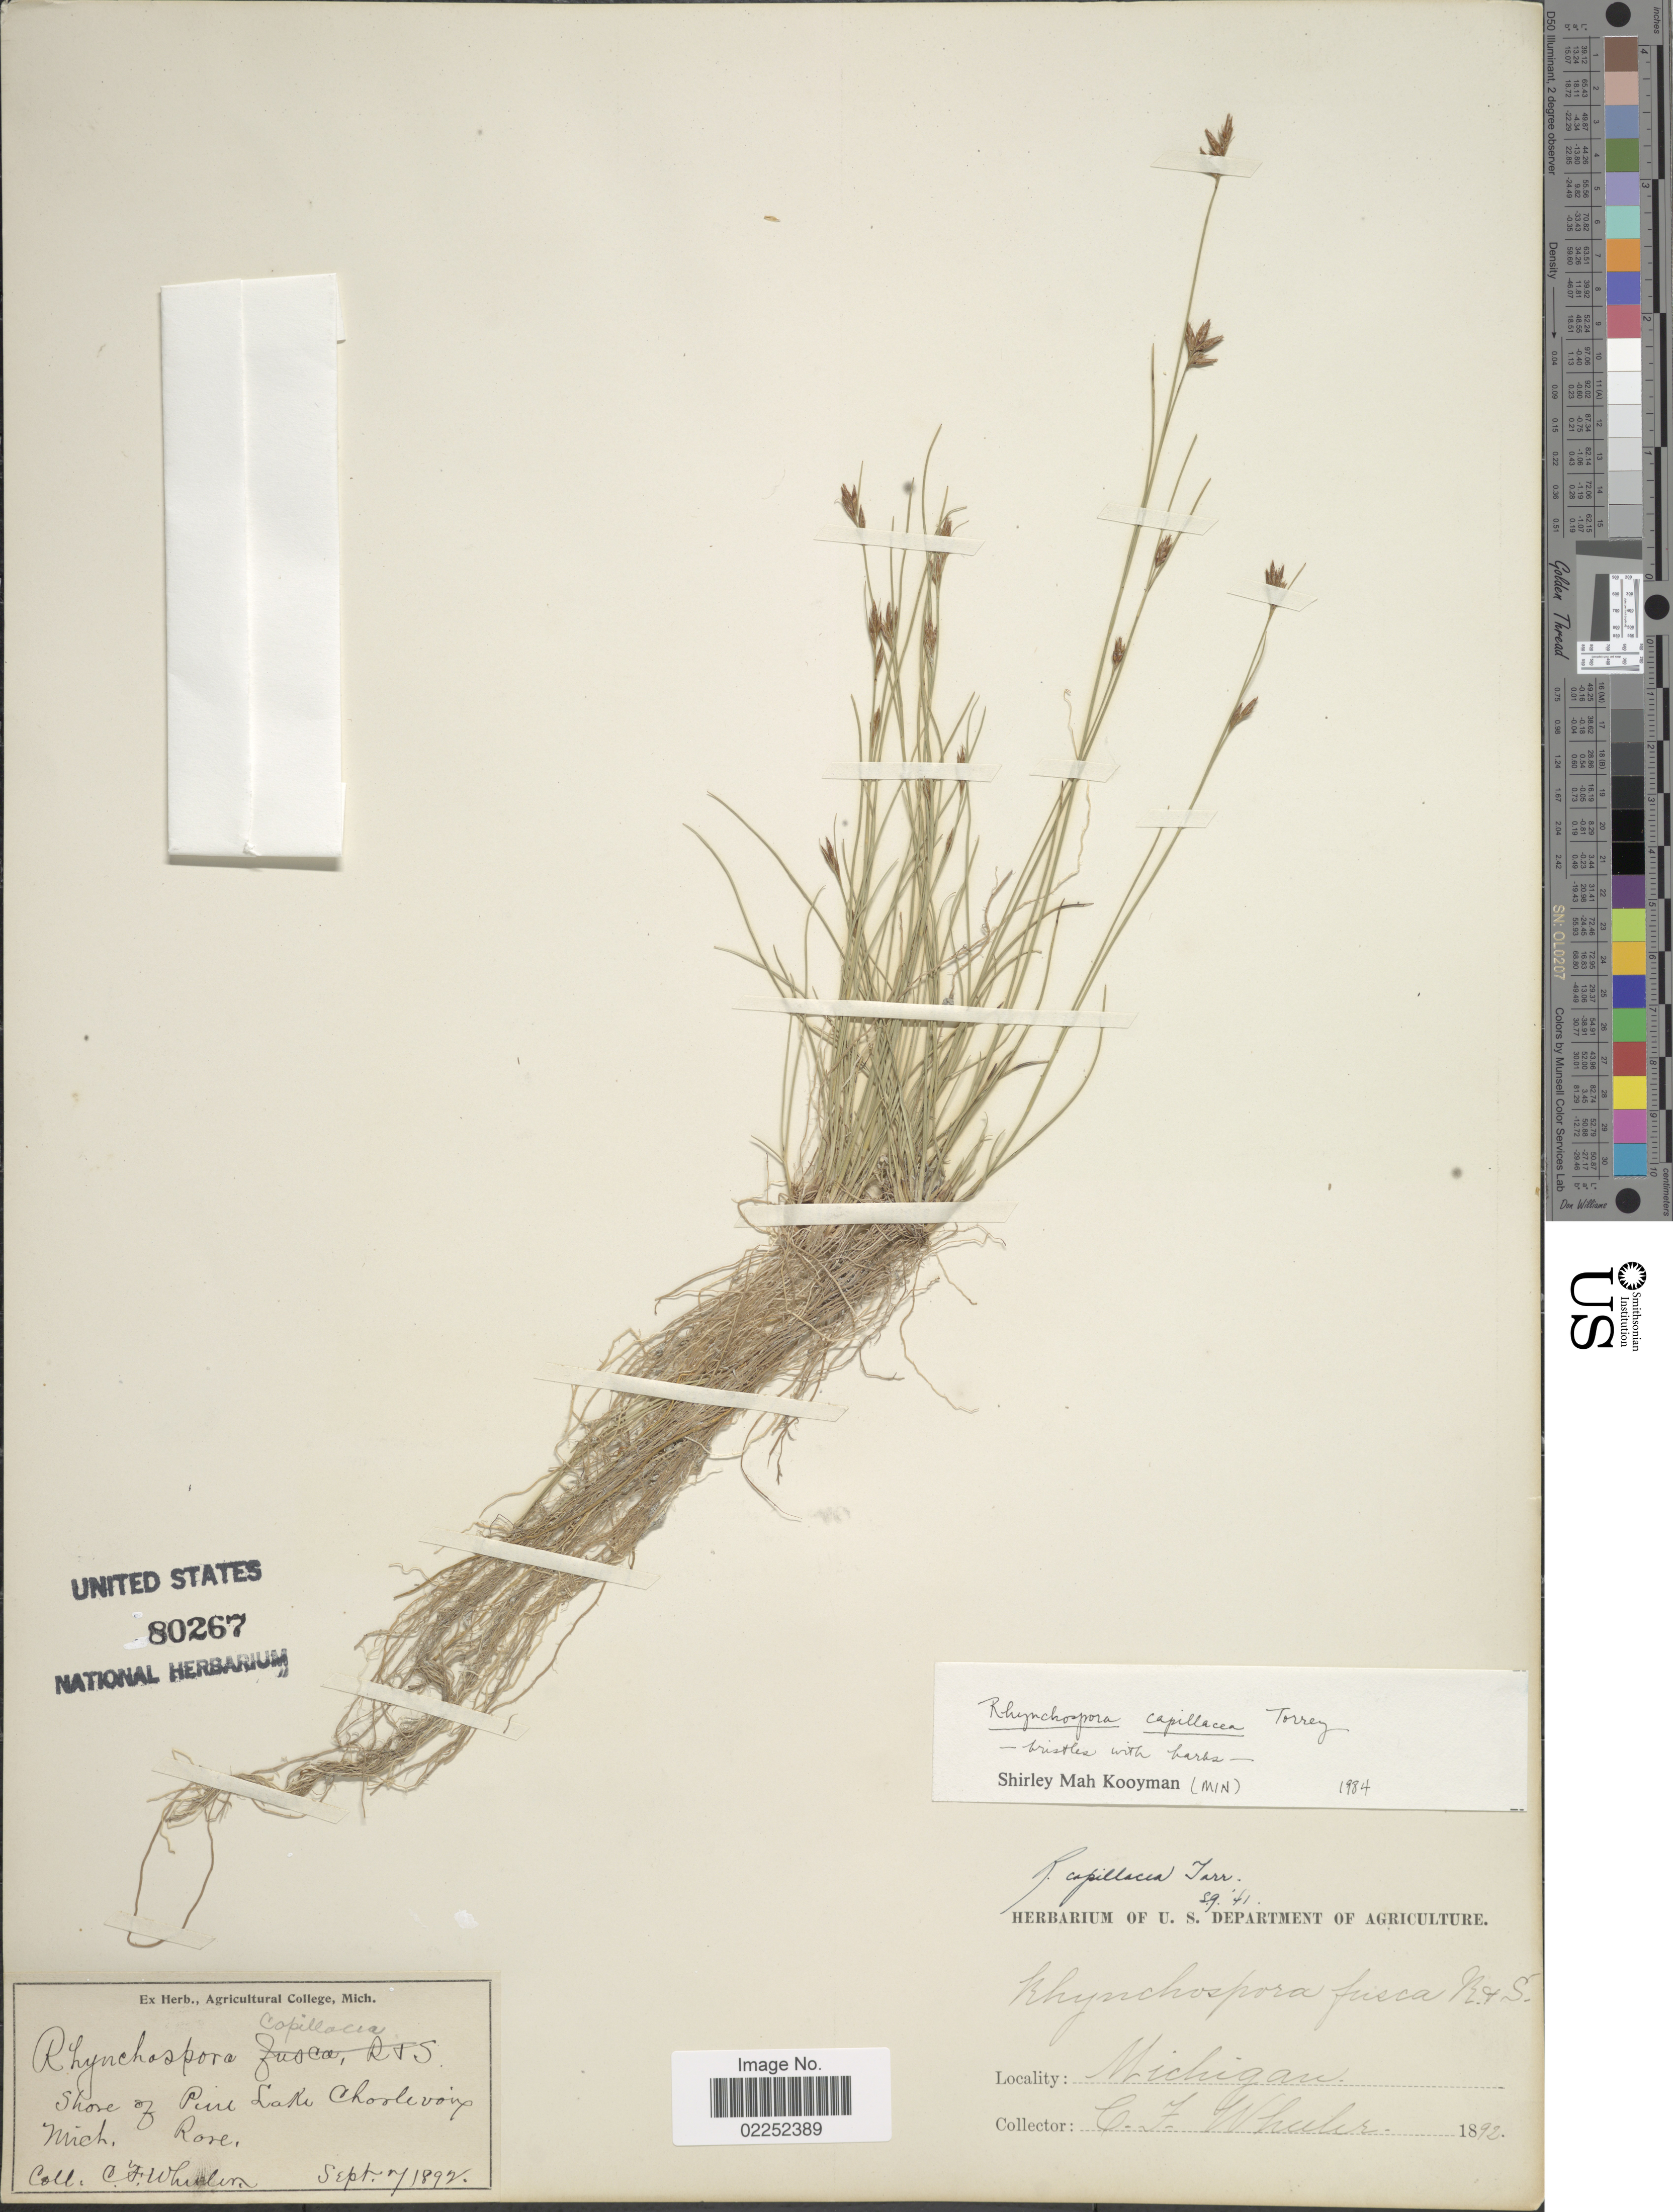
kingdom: Plantae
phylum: Tracheophyta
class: Liliopsida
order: Poales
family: Cyperaceae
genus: Rhynchospora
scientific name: Rhynchospora capillacea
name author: Torr.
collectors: C. Wheeler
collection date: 1892-09-07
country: United States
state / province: Michigan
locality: Shore of Pine Lake, Charlevoix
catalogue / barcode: US 80267